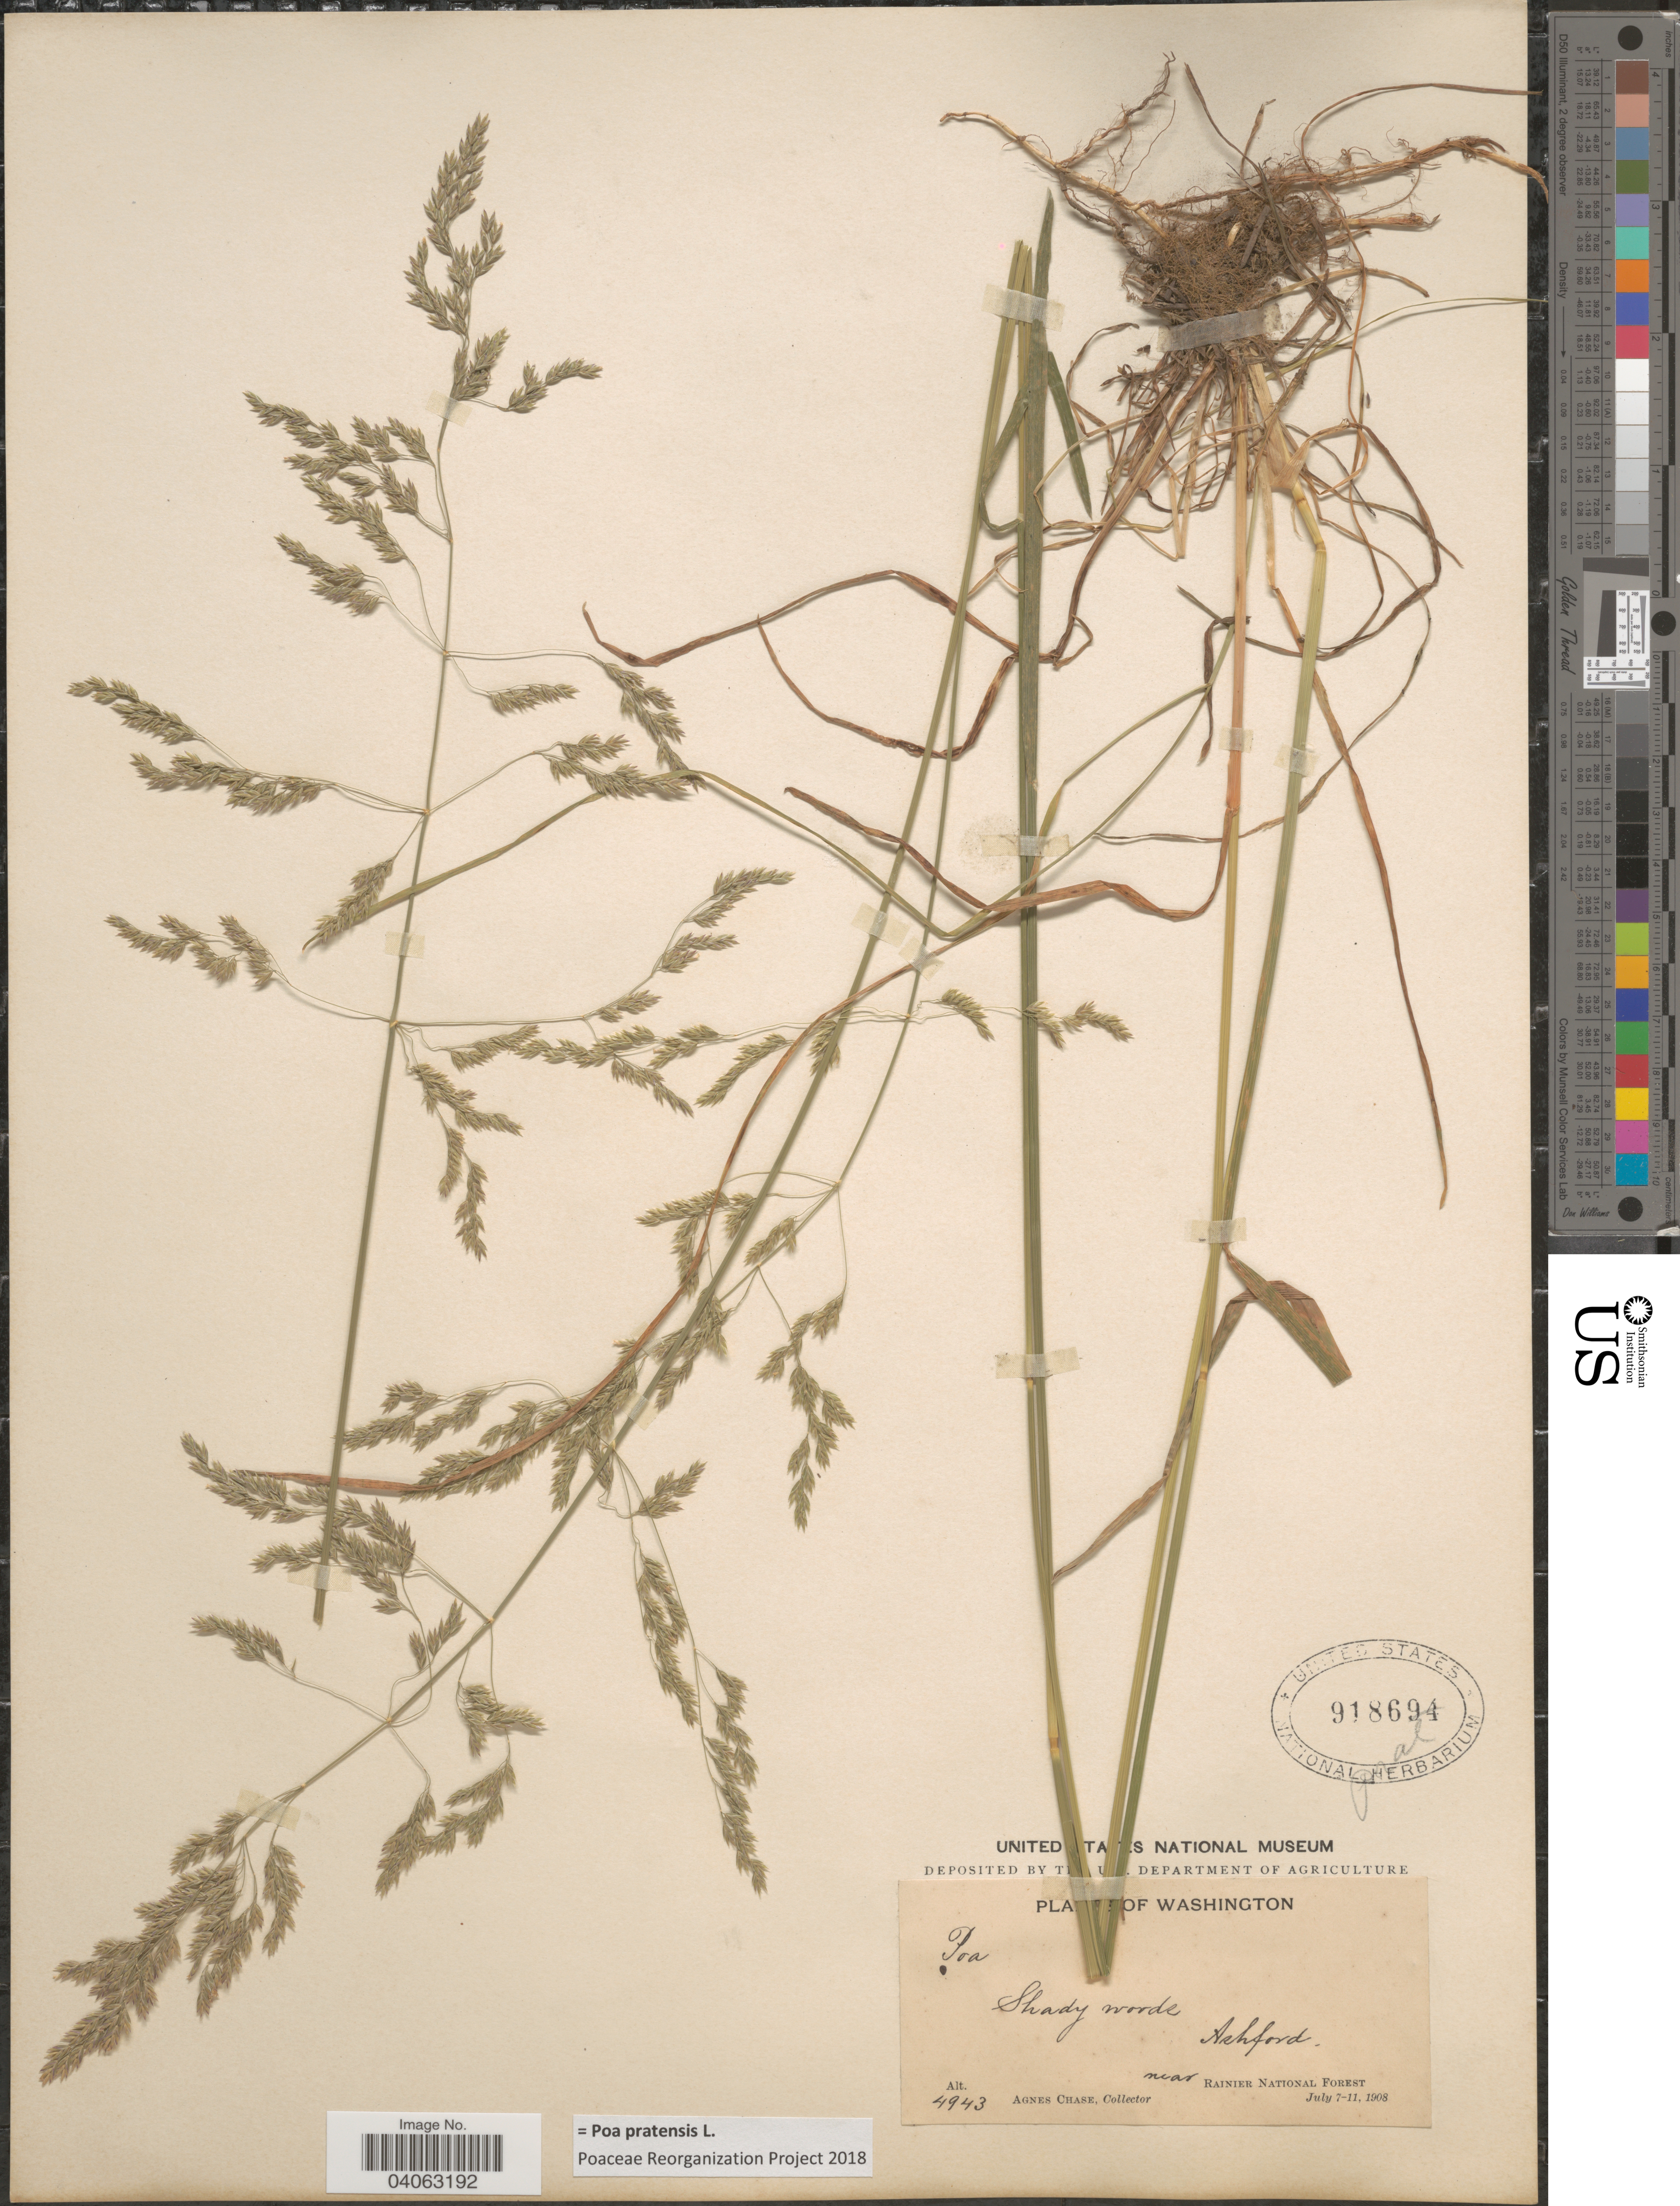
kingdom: Plantae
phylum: Tracheophyta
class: Liliopsida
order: Poales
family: Poaceae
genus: Poa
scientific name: Poa pratensis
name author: L.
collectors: A. Chase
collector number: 4943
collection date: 1908-07-07/1908-07-11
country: United States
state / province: Washington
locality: Ashford near Rainier National Forest.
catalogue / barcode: US 918694